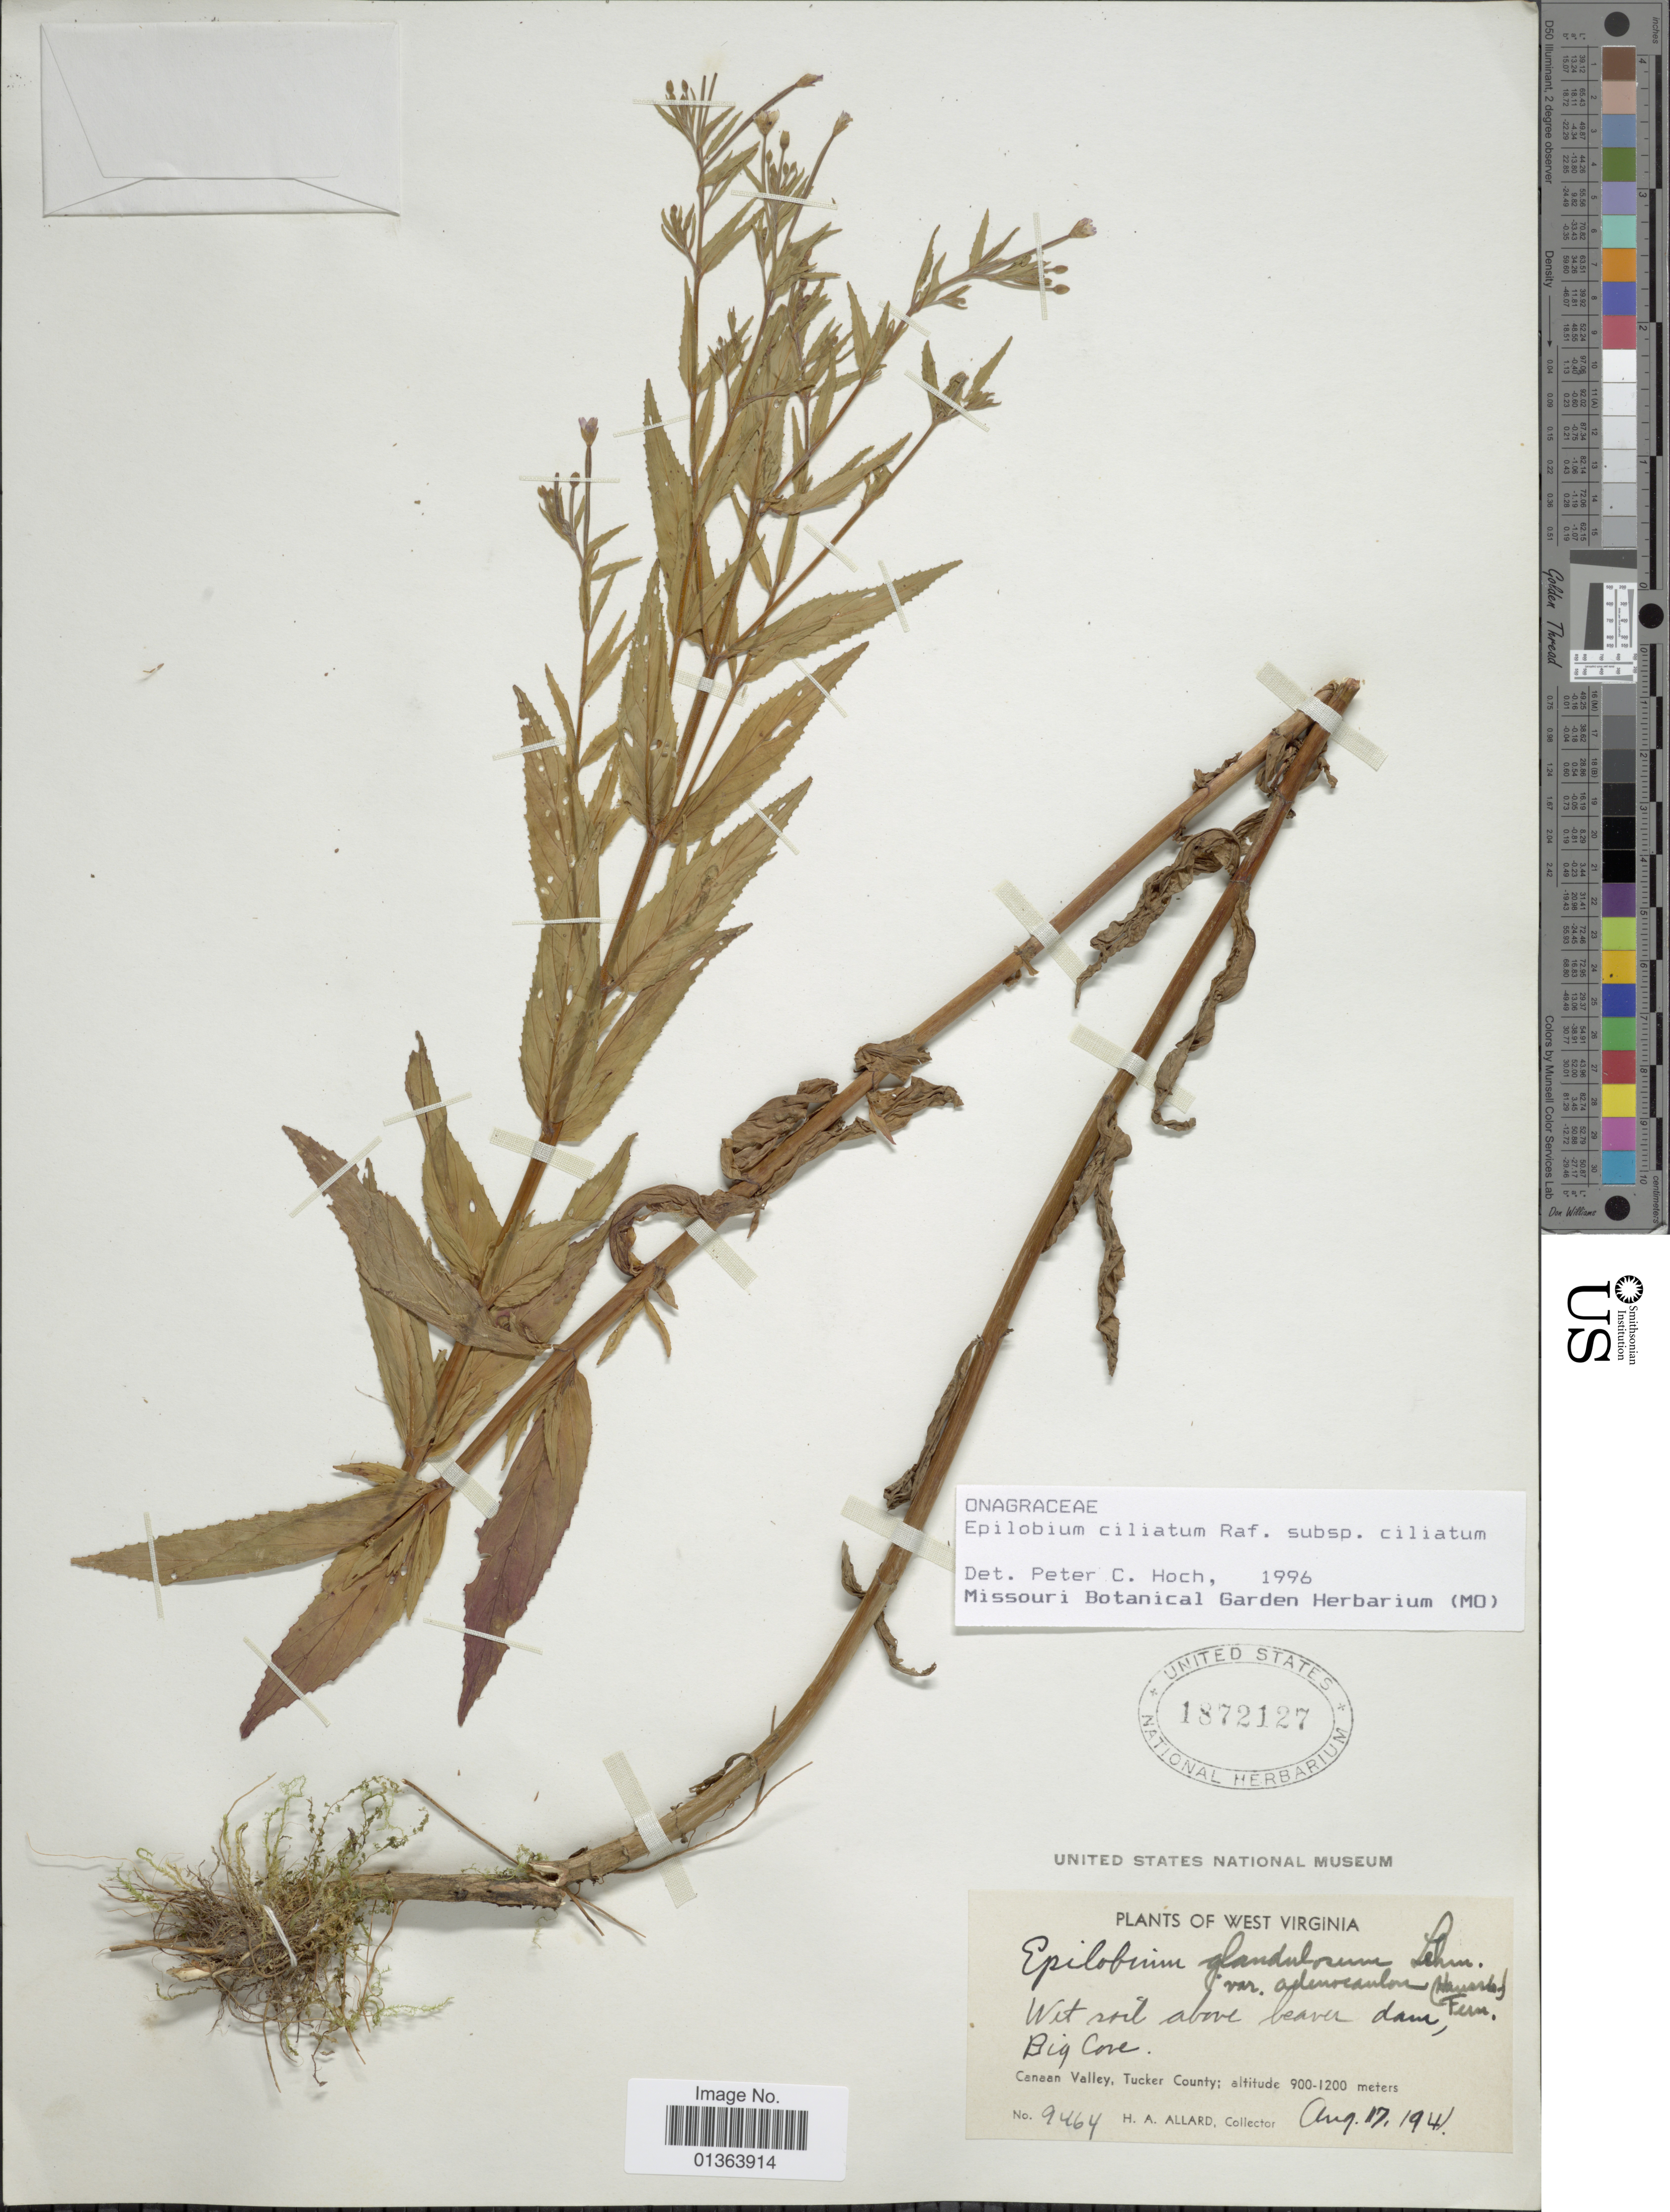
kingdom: Plantae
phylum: Tracheophyta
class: Magnoliopsida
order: Myrtales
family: Onagraceae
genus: Epilobium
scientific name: Epilobium ciliatum subsp. ciliatum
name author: Raf.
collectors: H. A. Allard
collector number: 9464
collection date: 1941-08-17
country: United States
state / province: West Virginia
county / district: Tucker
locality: Big Cove. Canaan Valley, Tucker County.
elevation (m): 900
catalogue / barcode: US 1872127